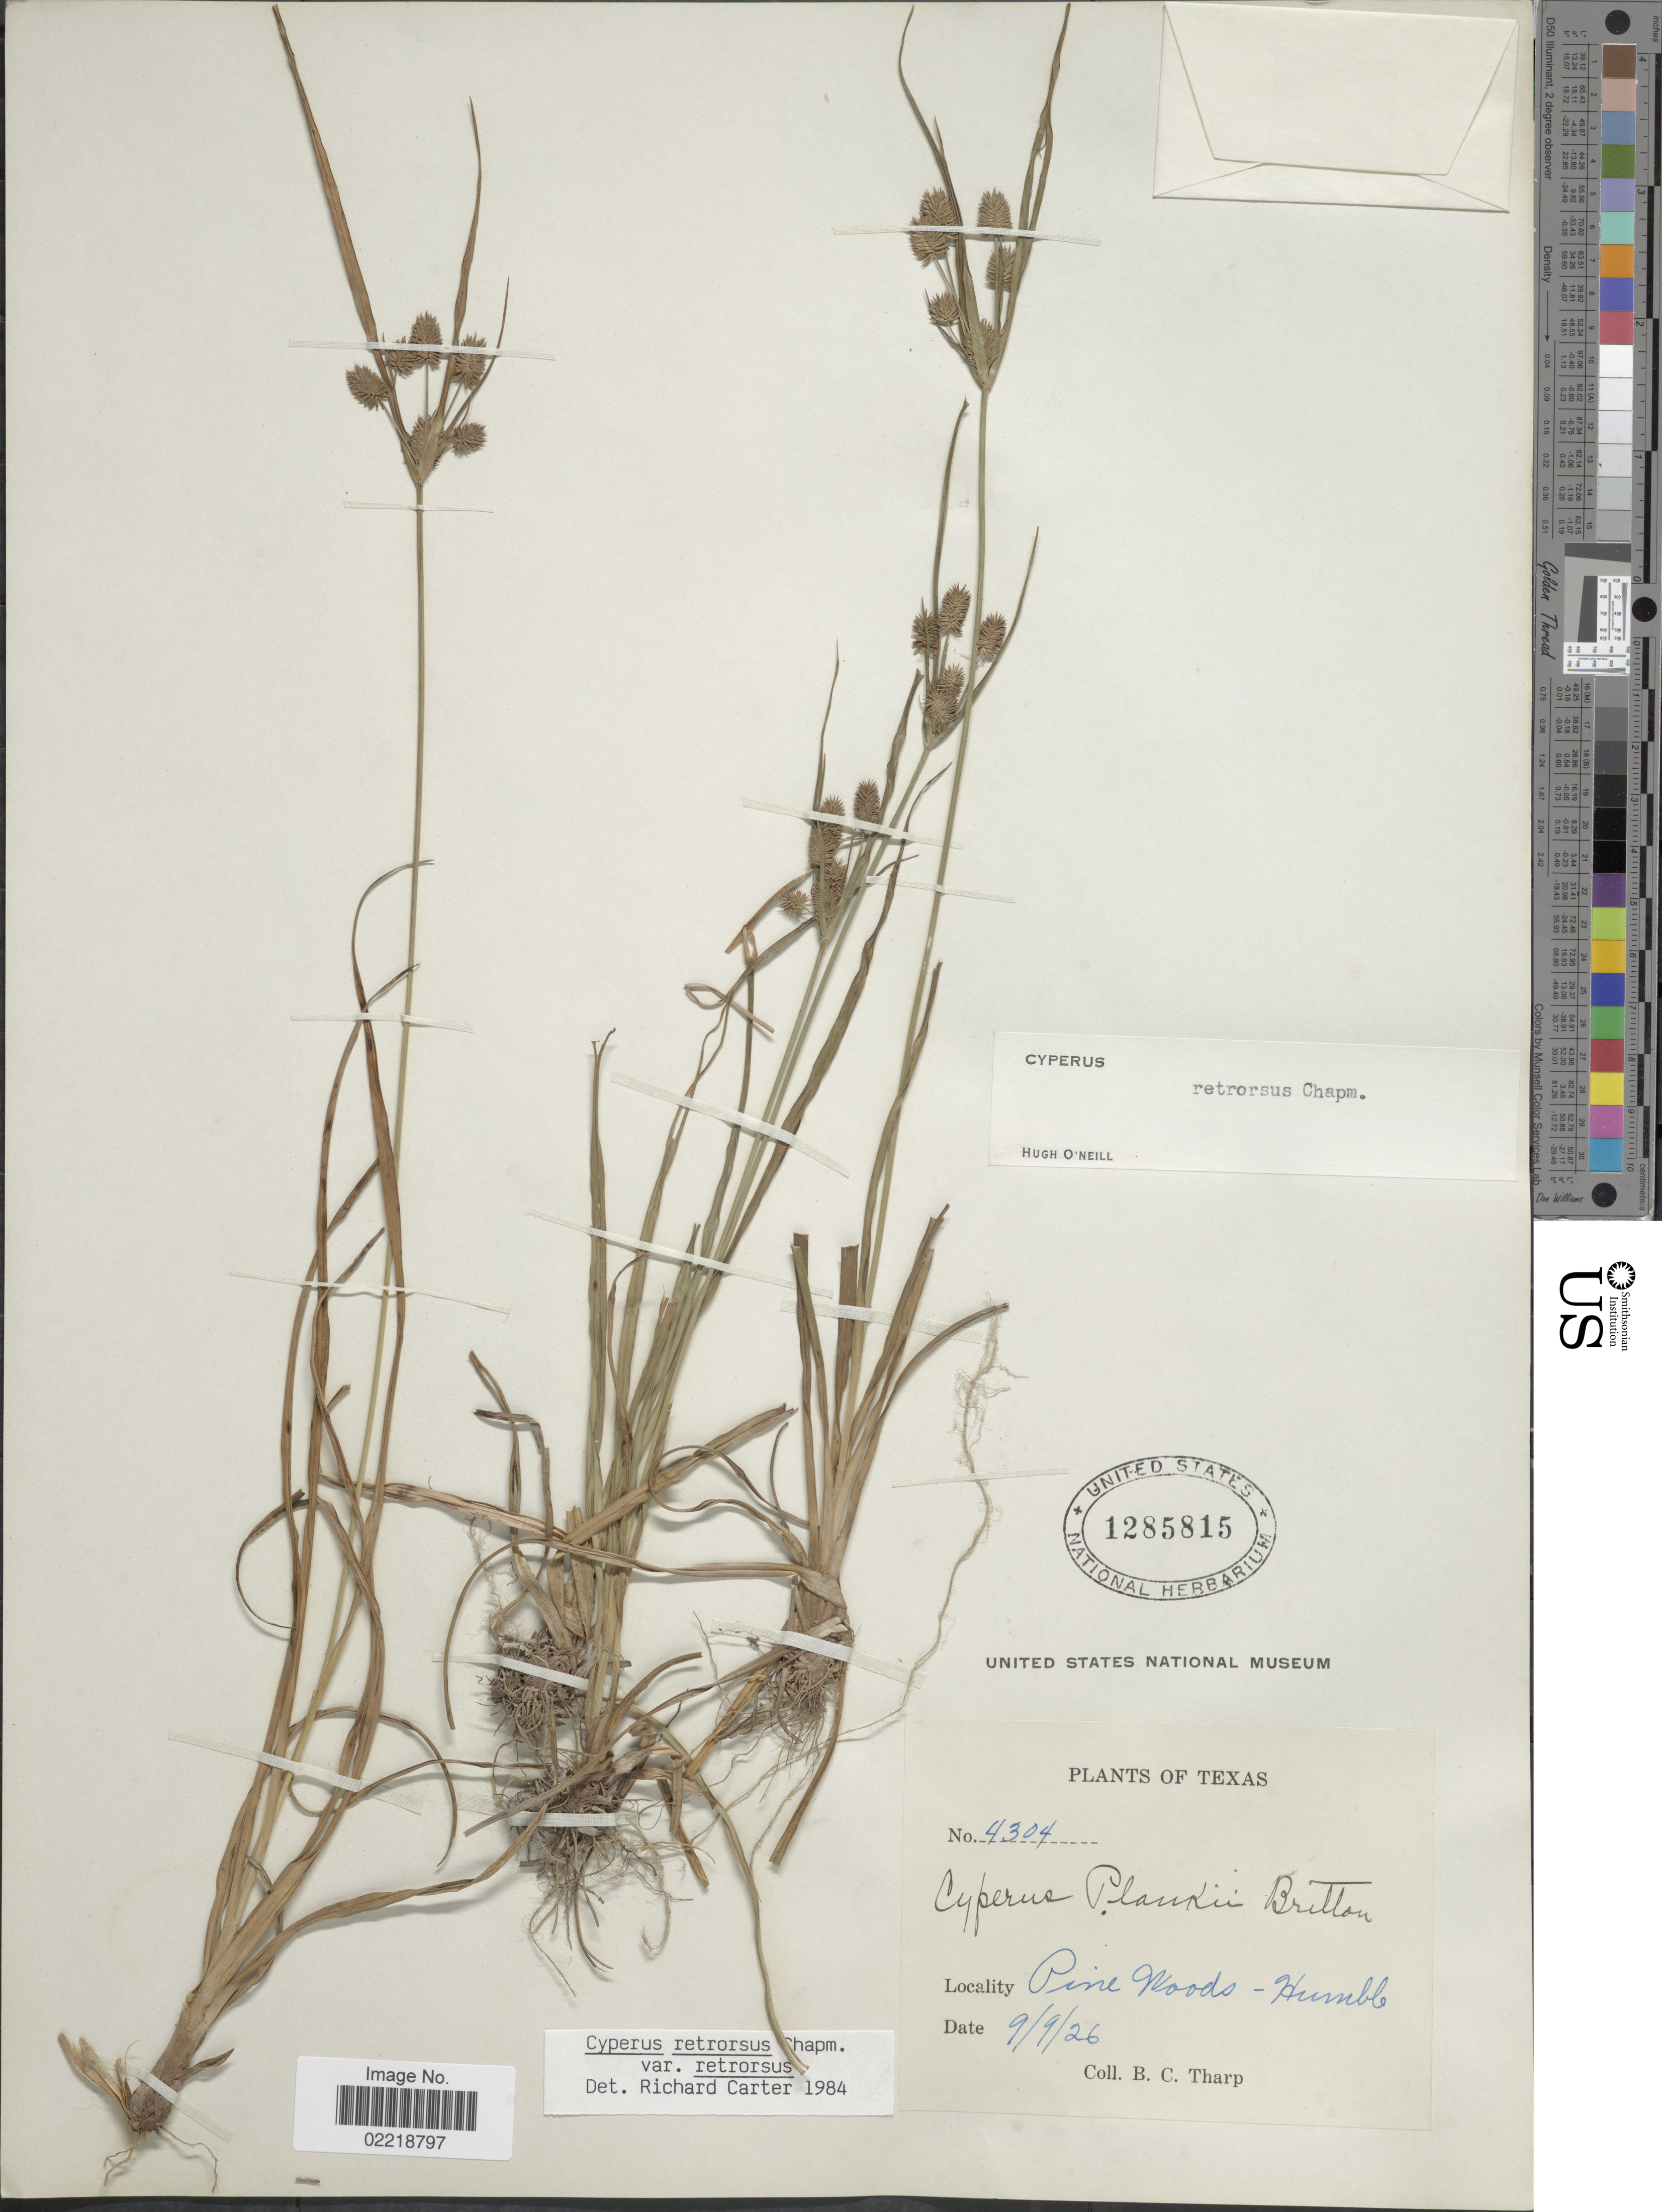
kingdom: Plantae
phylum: Tracheophyta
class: Liliopsida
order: Poales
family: Cyperaceae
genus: Cyperus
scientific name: Cyperus retrorsus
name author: Chapm.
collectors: B. C. Tharp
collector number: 4304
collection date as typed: Transcribed d/m/y: 9/9/26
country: United States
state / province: Texas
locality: Pine woods - Humble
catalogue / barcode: US 1285815